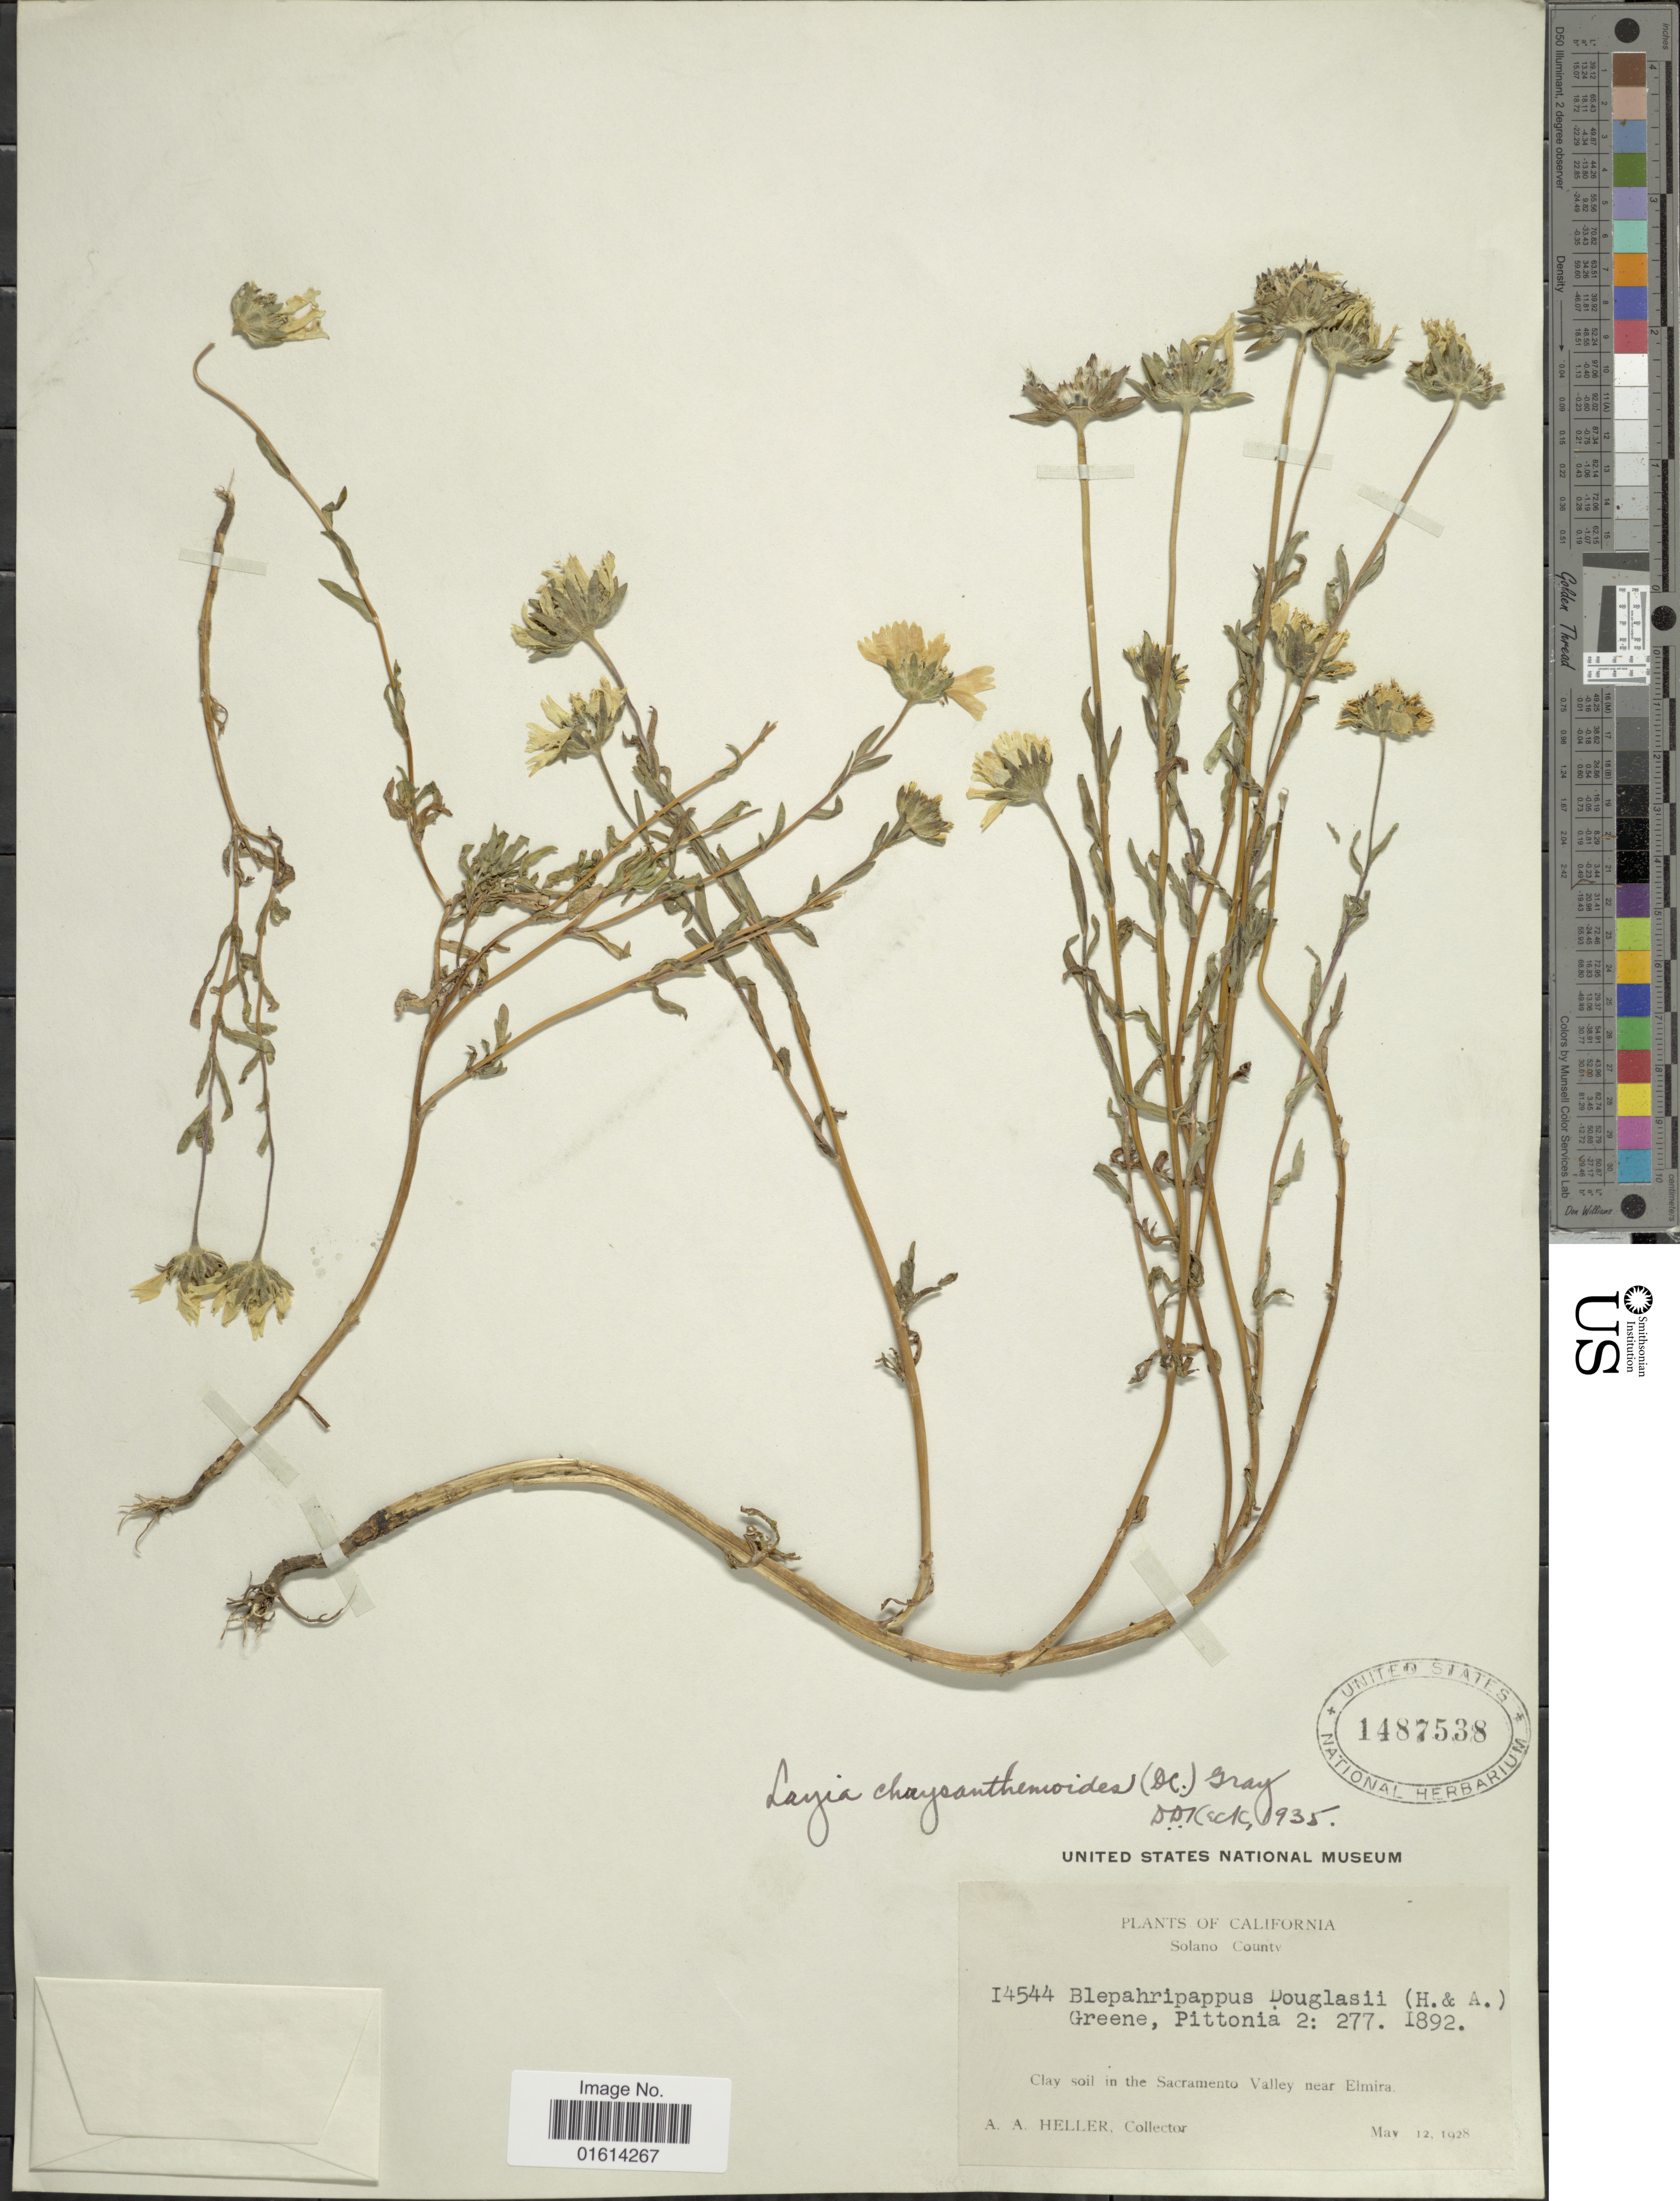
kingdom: Plantae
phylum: Tracheophyta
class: Magnoliopsida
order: Asterales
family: Asteraceae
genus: Layia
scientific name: Layia chrysanthemoides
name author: (DC.) A. Gray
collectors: A. A. Heller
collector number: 14544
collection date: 1928-05-12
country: United States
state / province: California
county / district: Solano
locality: Solano County, Sacramento Valley near Elmira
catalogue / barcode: US 1487538